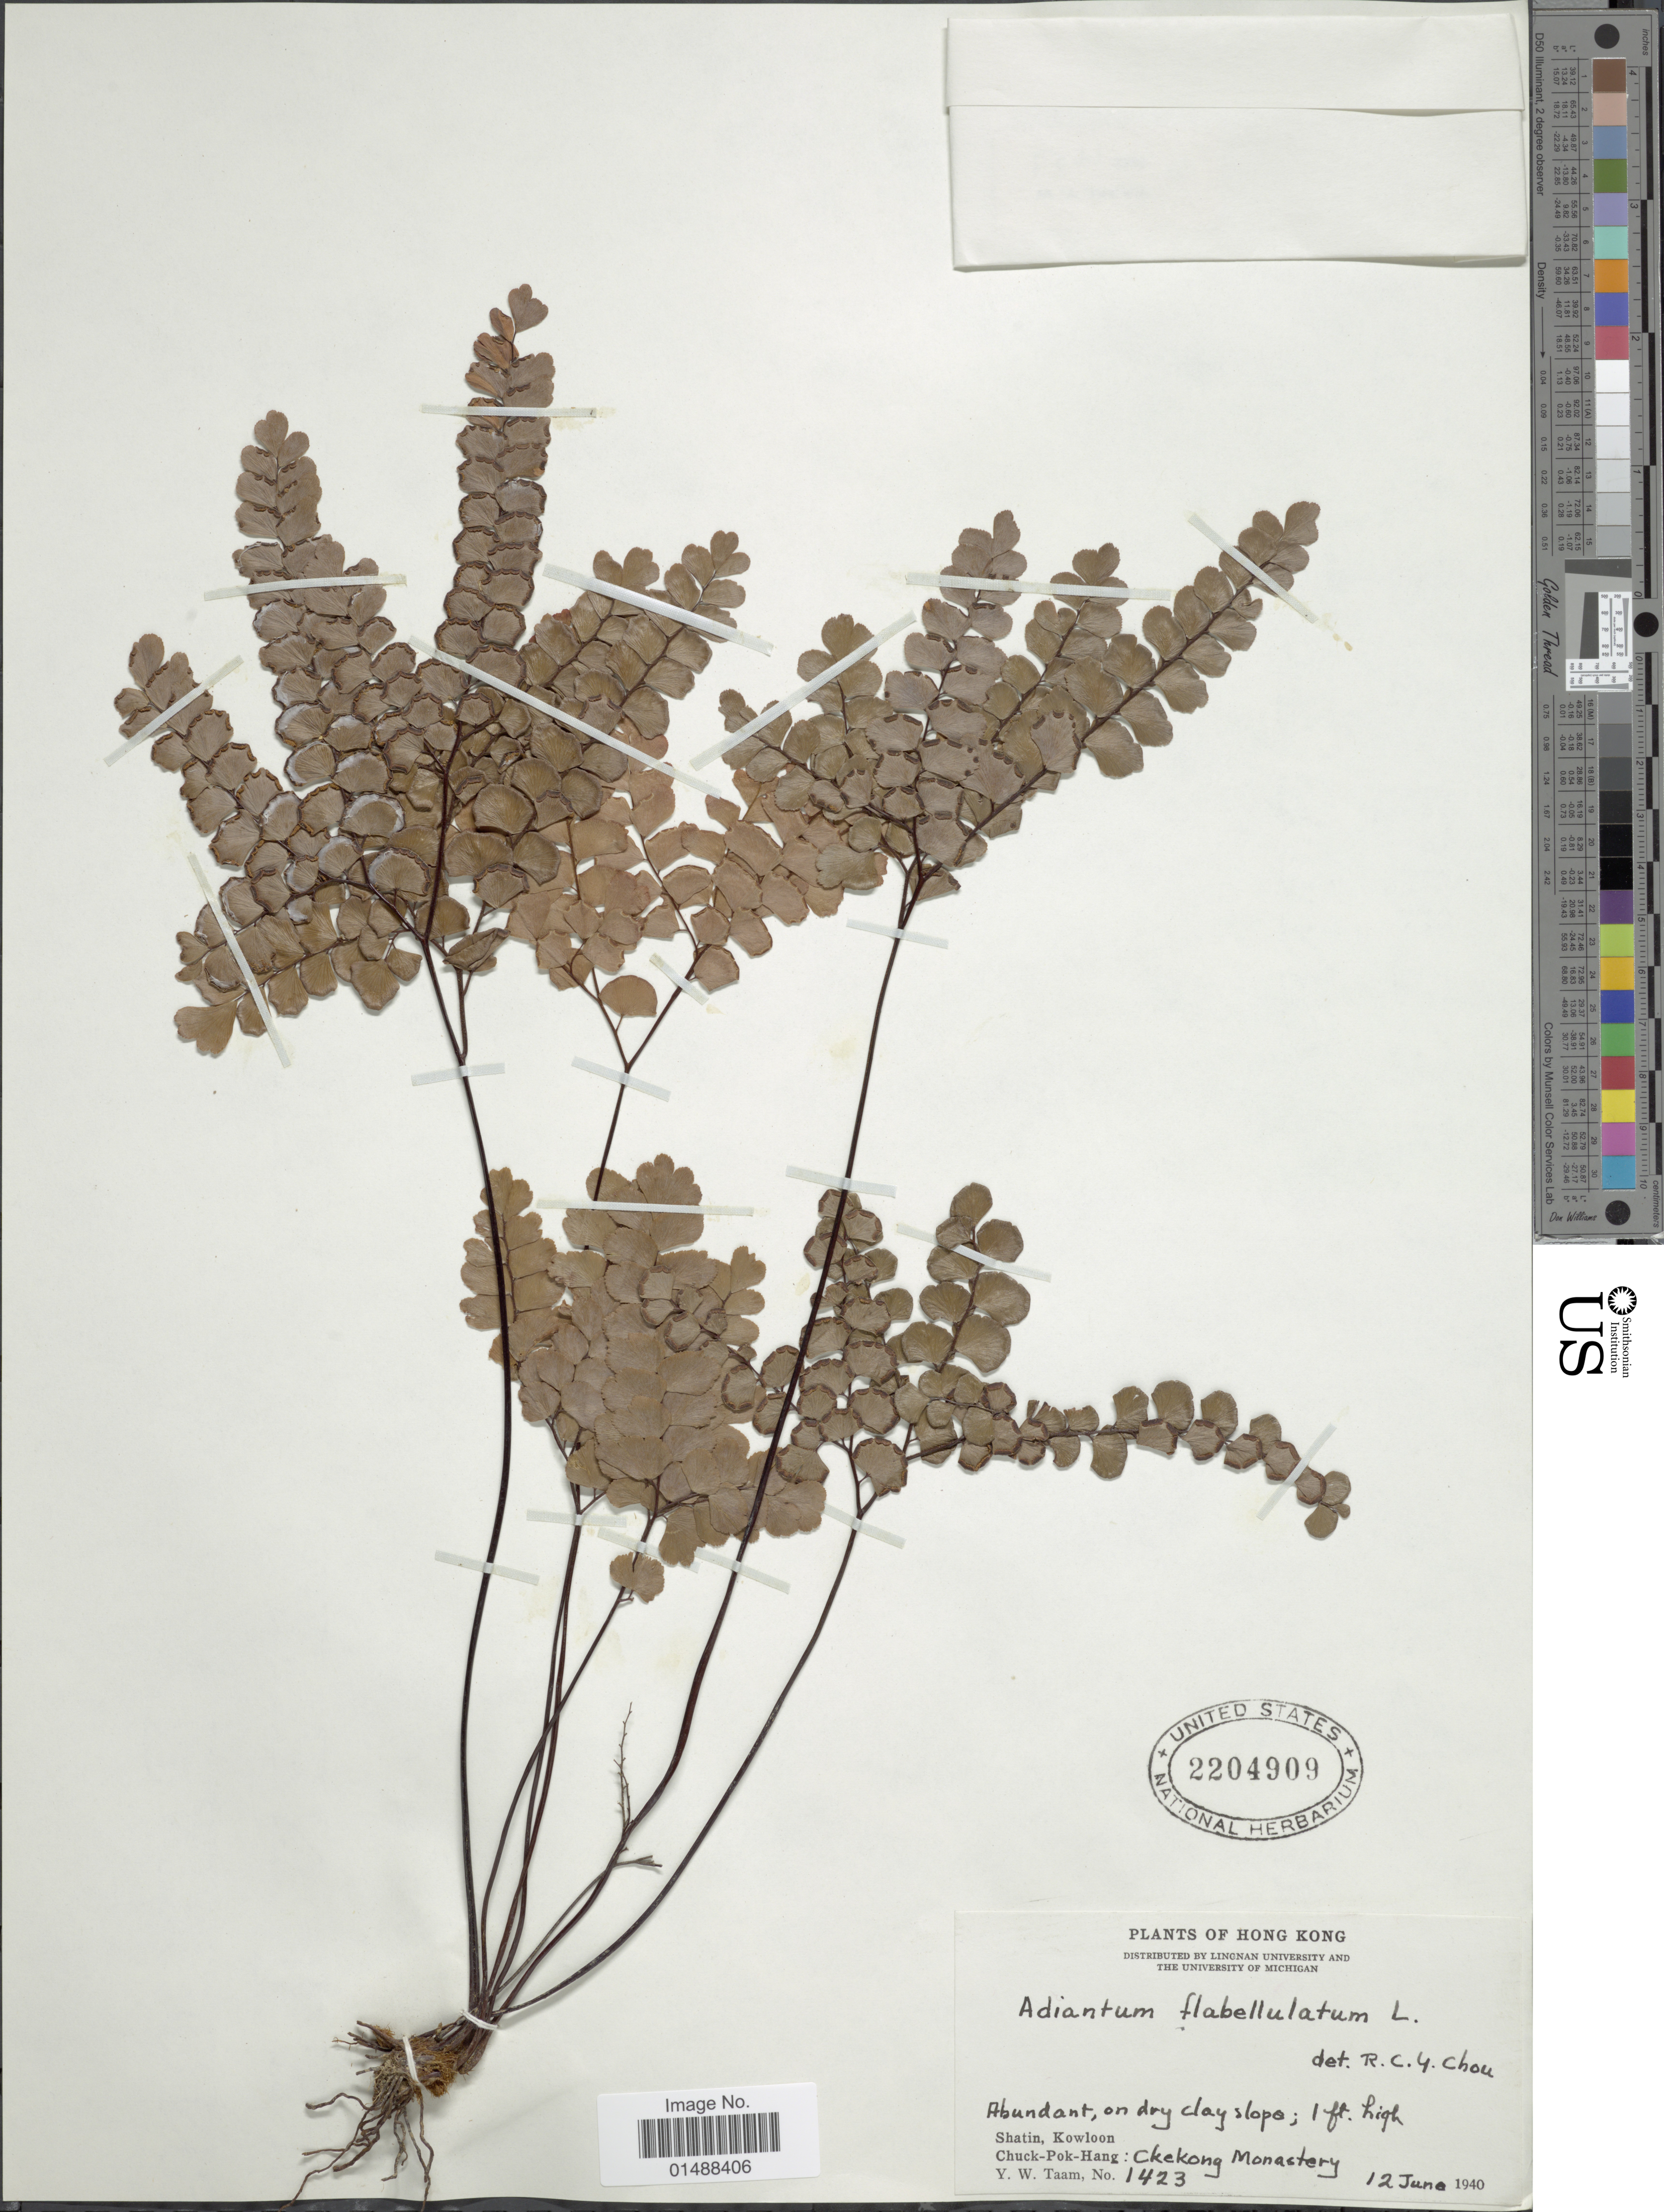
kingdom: Plantae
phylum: Tracheophyta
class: Polypodiopsida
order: Polypodiales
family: Pteridaceae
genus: Adiantum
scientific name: Adiantum flabellulatum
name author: L.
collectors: Y. W. Taam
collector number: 1423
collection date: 1940-06-12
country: China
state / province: Hong Kong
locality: Hong Kong, Shatin Kowloon, Chuck-Pok-Hang: Chekong Monastery.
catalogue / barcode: US 2204909